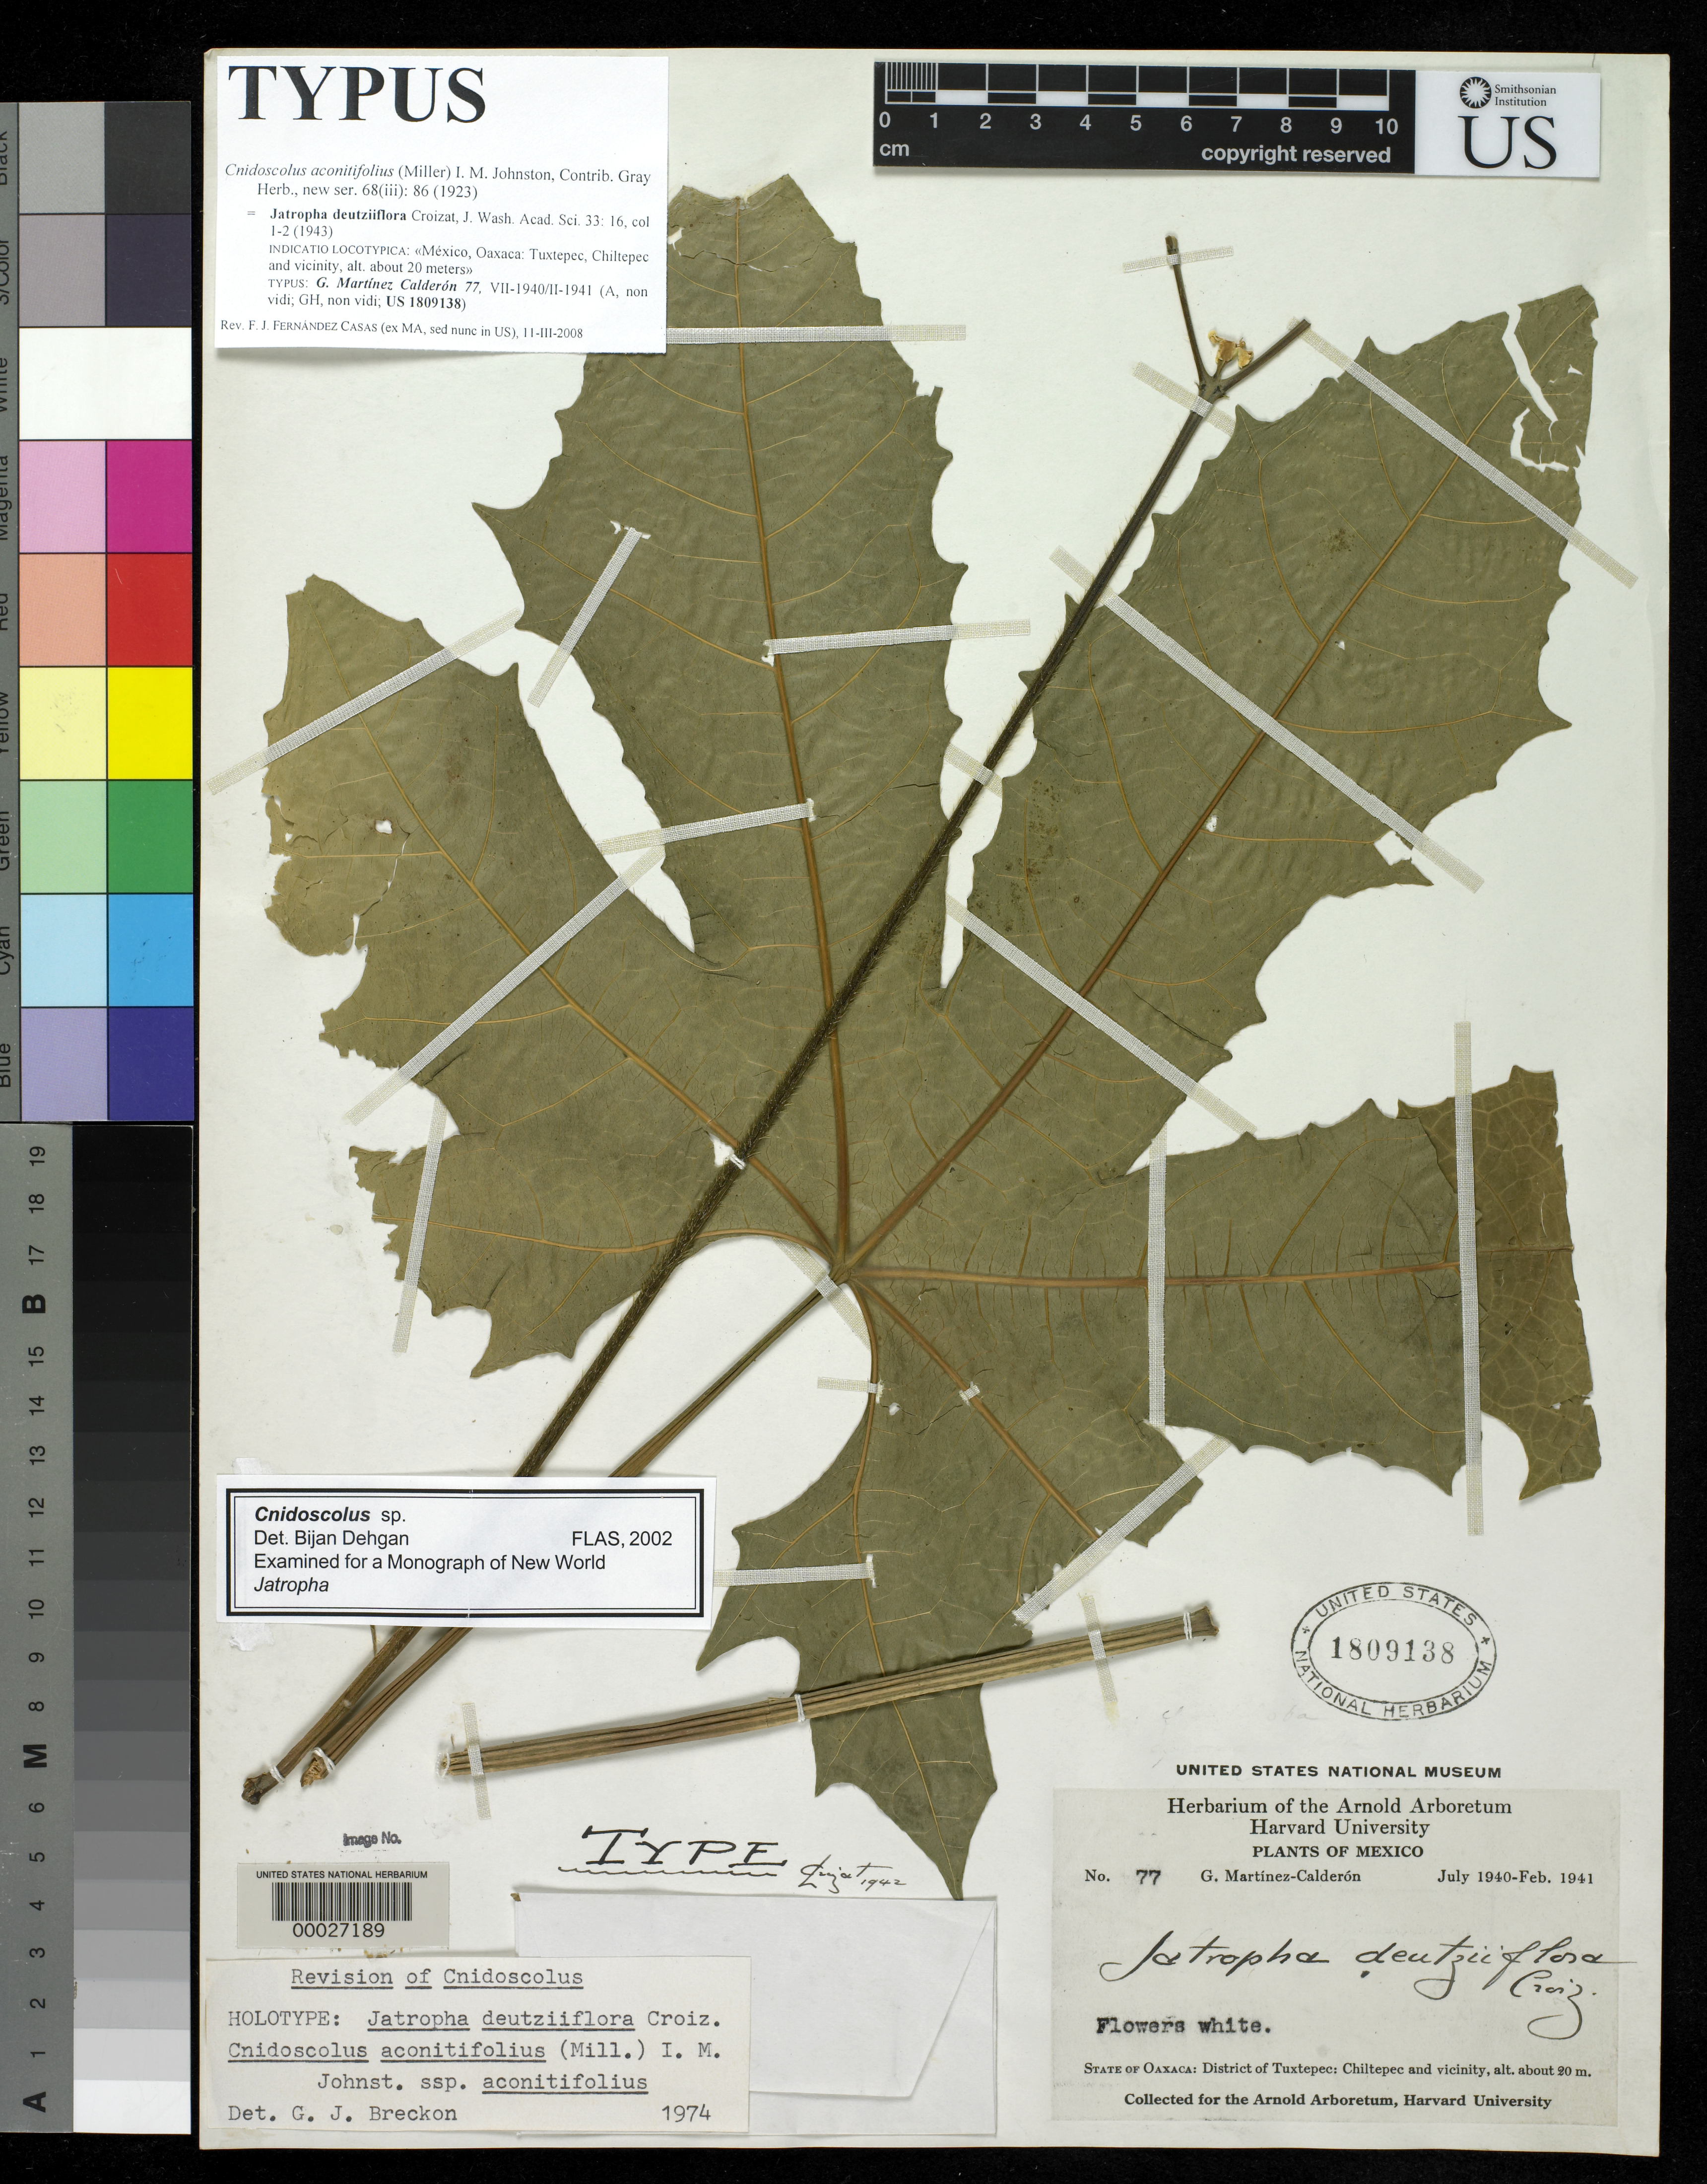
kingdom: Plantae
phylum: Tracheophyta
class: Magnoliopsida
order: Malpighiales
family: Euphorbiaceae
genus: Jatropha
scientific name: Jatropha deutziiflora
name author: Croizat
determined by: Breckon, G. J.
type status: Holotype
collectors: G. Martínez Calderón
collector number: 77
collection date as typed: Jul 1940 to -- Feb 1941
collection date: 1940-07/1941-02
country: Mexico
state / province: Oaxaca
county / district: Tuxtepec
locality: State of Oaxaca: District of Tuxtepec: Chiltepec and vicinity.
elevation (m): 20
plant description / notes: Annotated by Dehgan (2002) as "Cnidoscolus sp."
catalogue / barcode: US 1809136